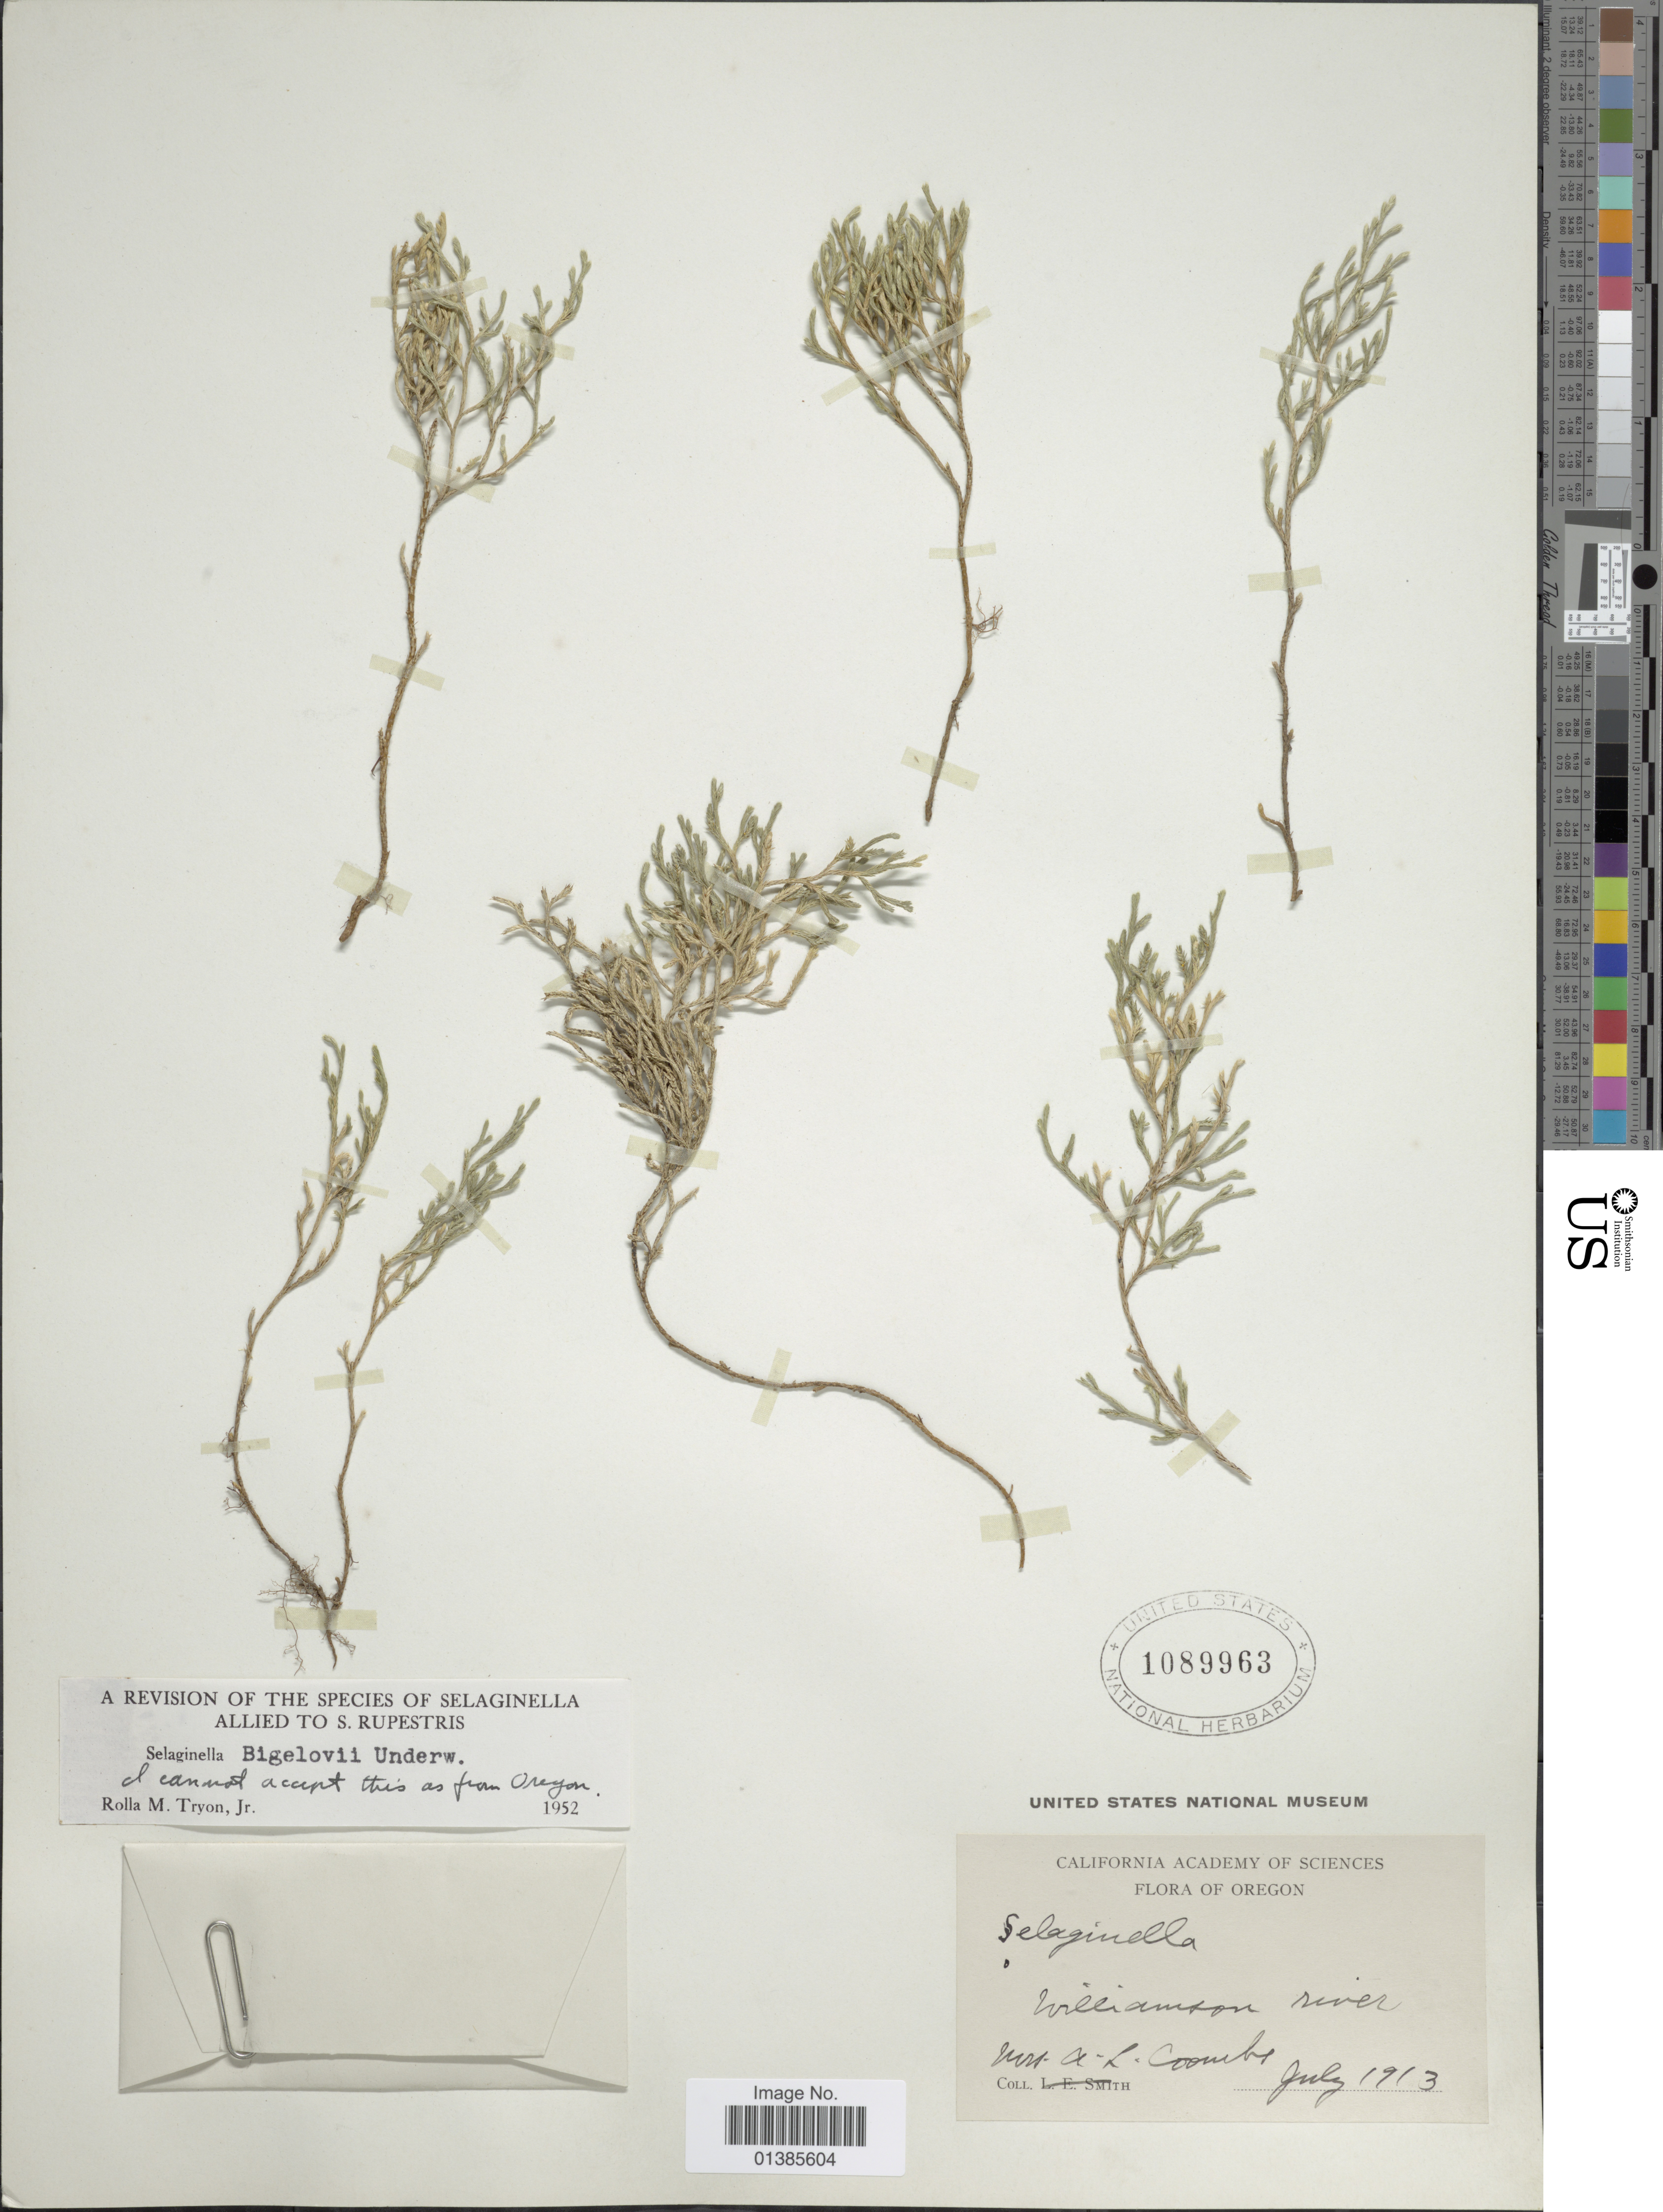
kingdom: Plantae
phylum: Tracheophyta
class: Lycopodiopsida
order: Selaginellales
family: Selaginellaceae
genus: Selaginella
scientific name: Selaginella bigelovii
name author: Underw.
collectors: A. Coombs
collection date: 1913-07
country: United States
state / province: Oregon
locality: Williamson river.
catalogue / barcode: US 1089963